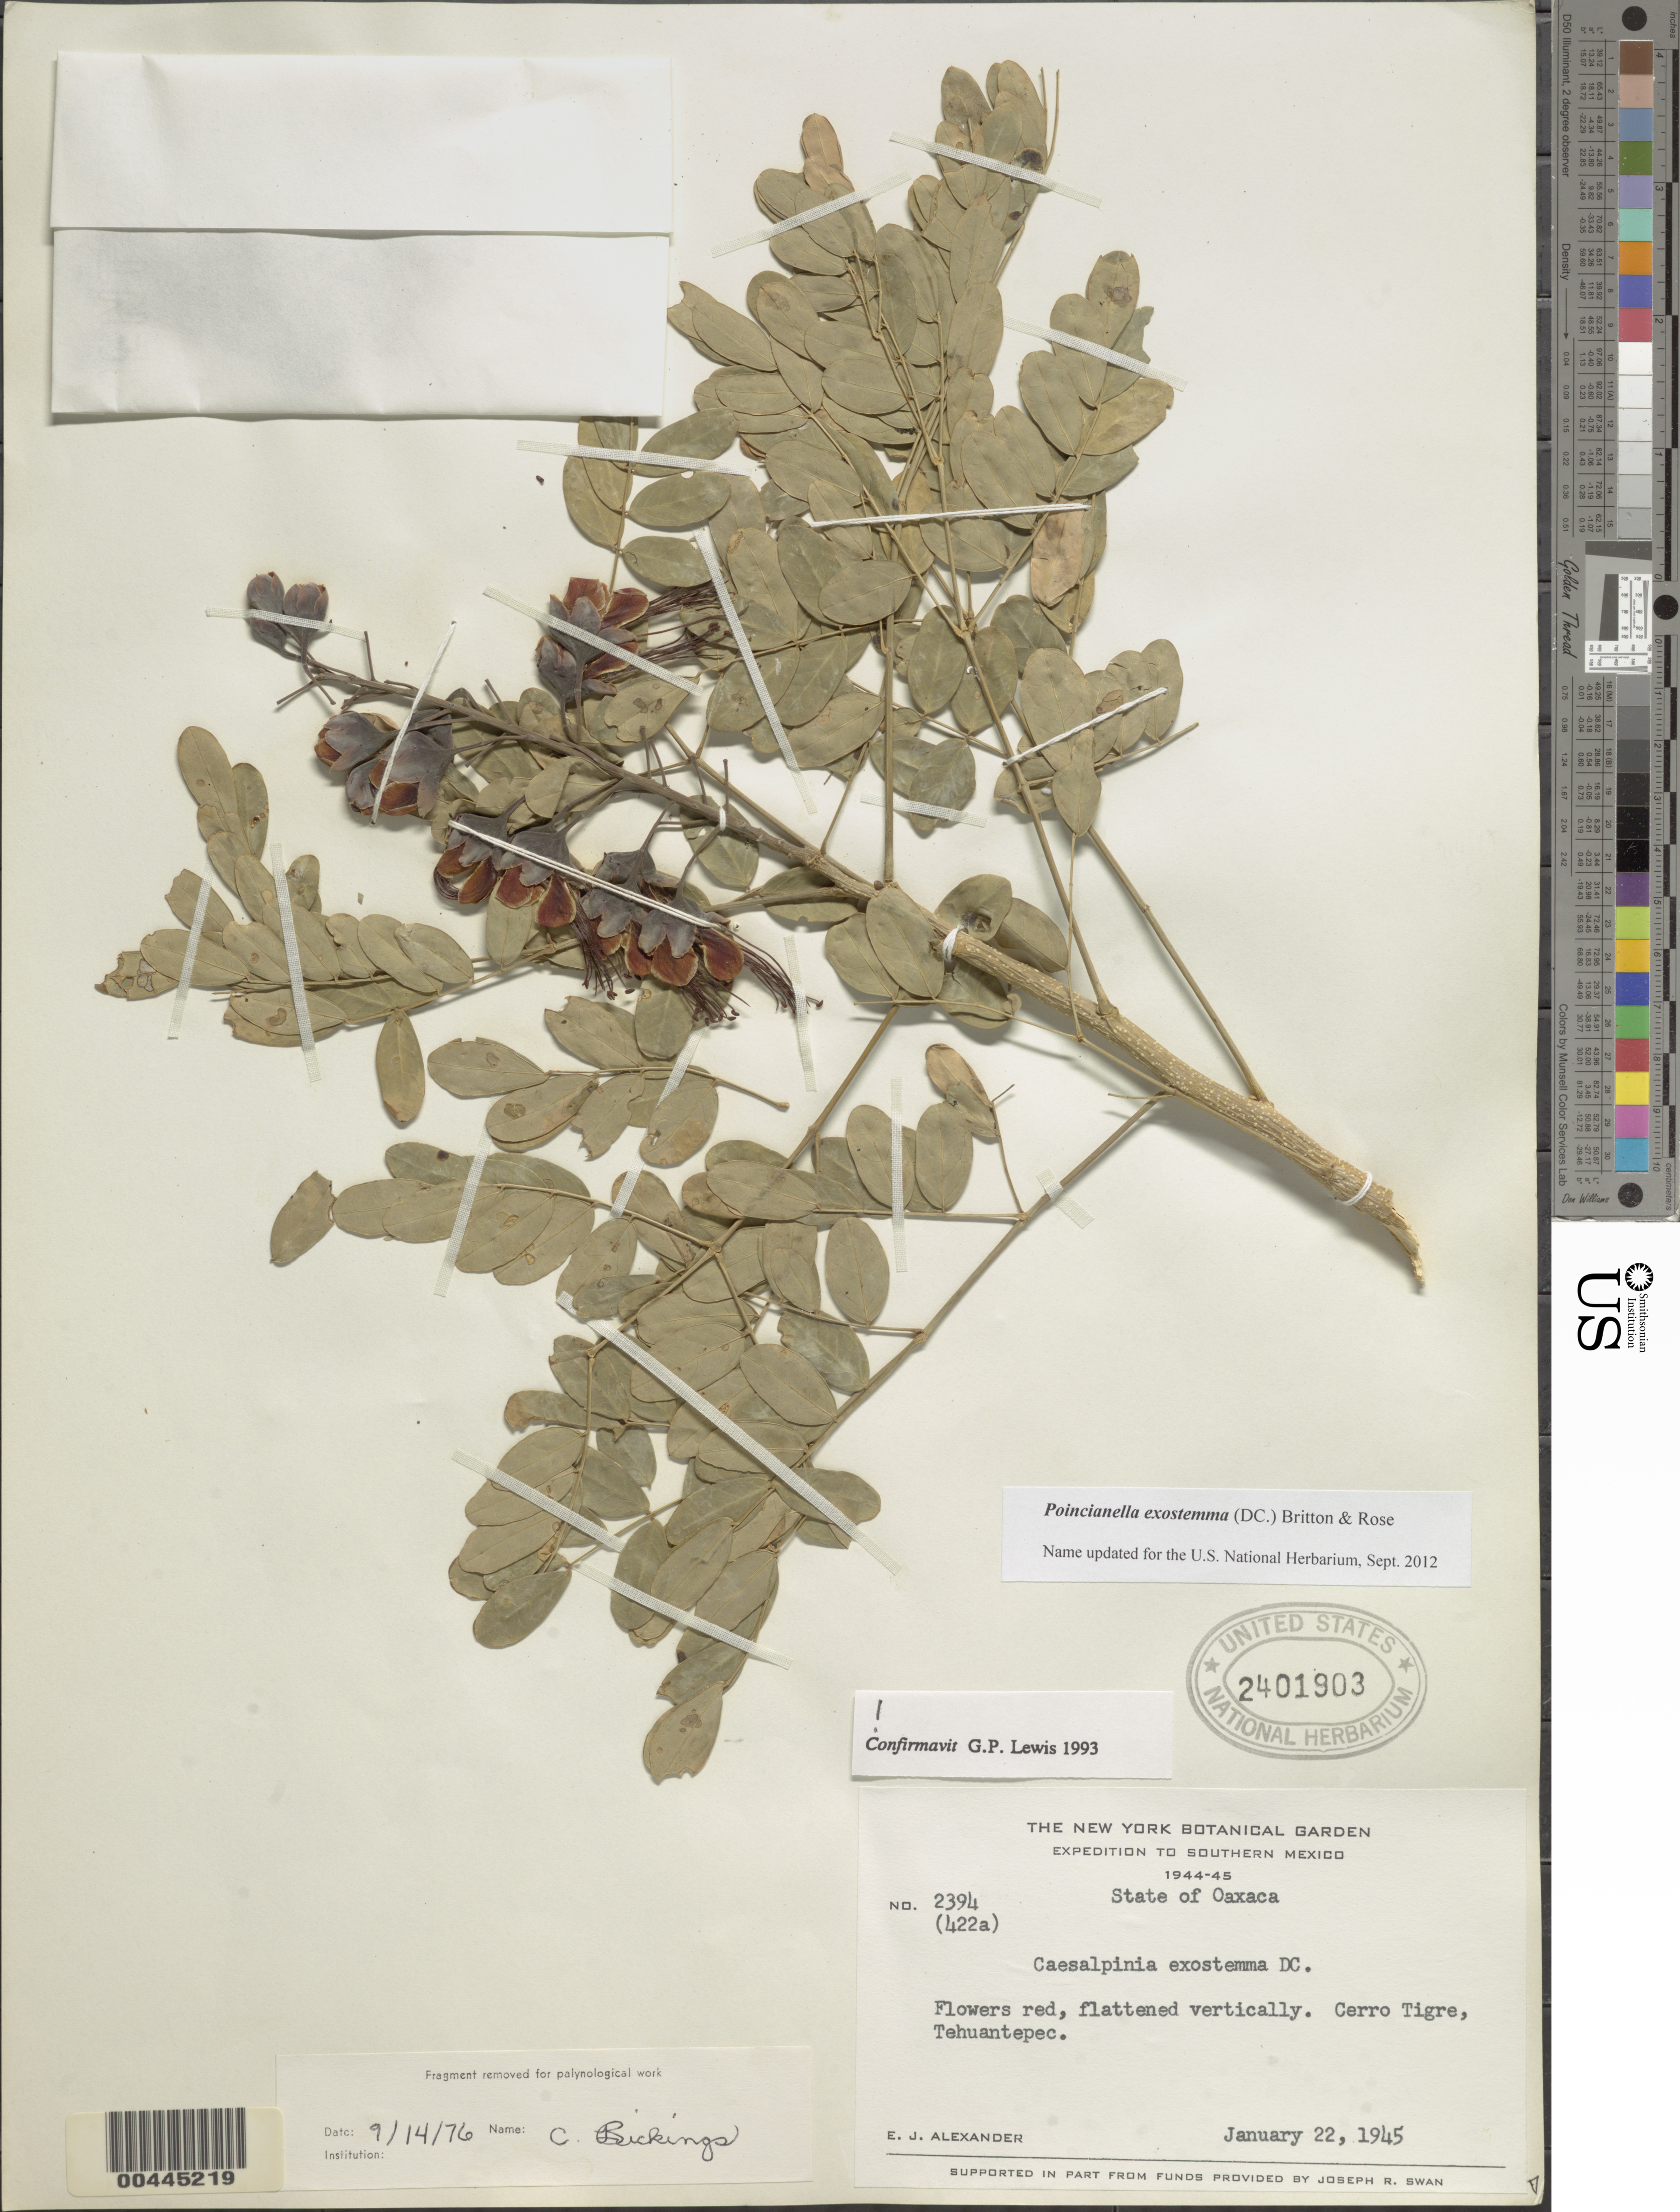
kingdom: Plantae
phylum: Tracheophyta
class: Magnoliopsida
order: Fabales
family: Fabaceae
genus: Erythrostemon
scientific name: Erythrostemon exostemma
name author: (Moc. & Sessé ex DC.) Gagnon & G.P. Lewis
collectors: E. J. Alexander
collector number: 2394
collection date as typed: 22 Jan 1945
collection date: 1945-01-22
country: Mexico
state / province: Oaxaca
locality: Cerro tigre, Tehuantepec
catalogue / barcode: US 2401903